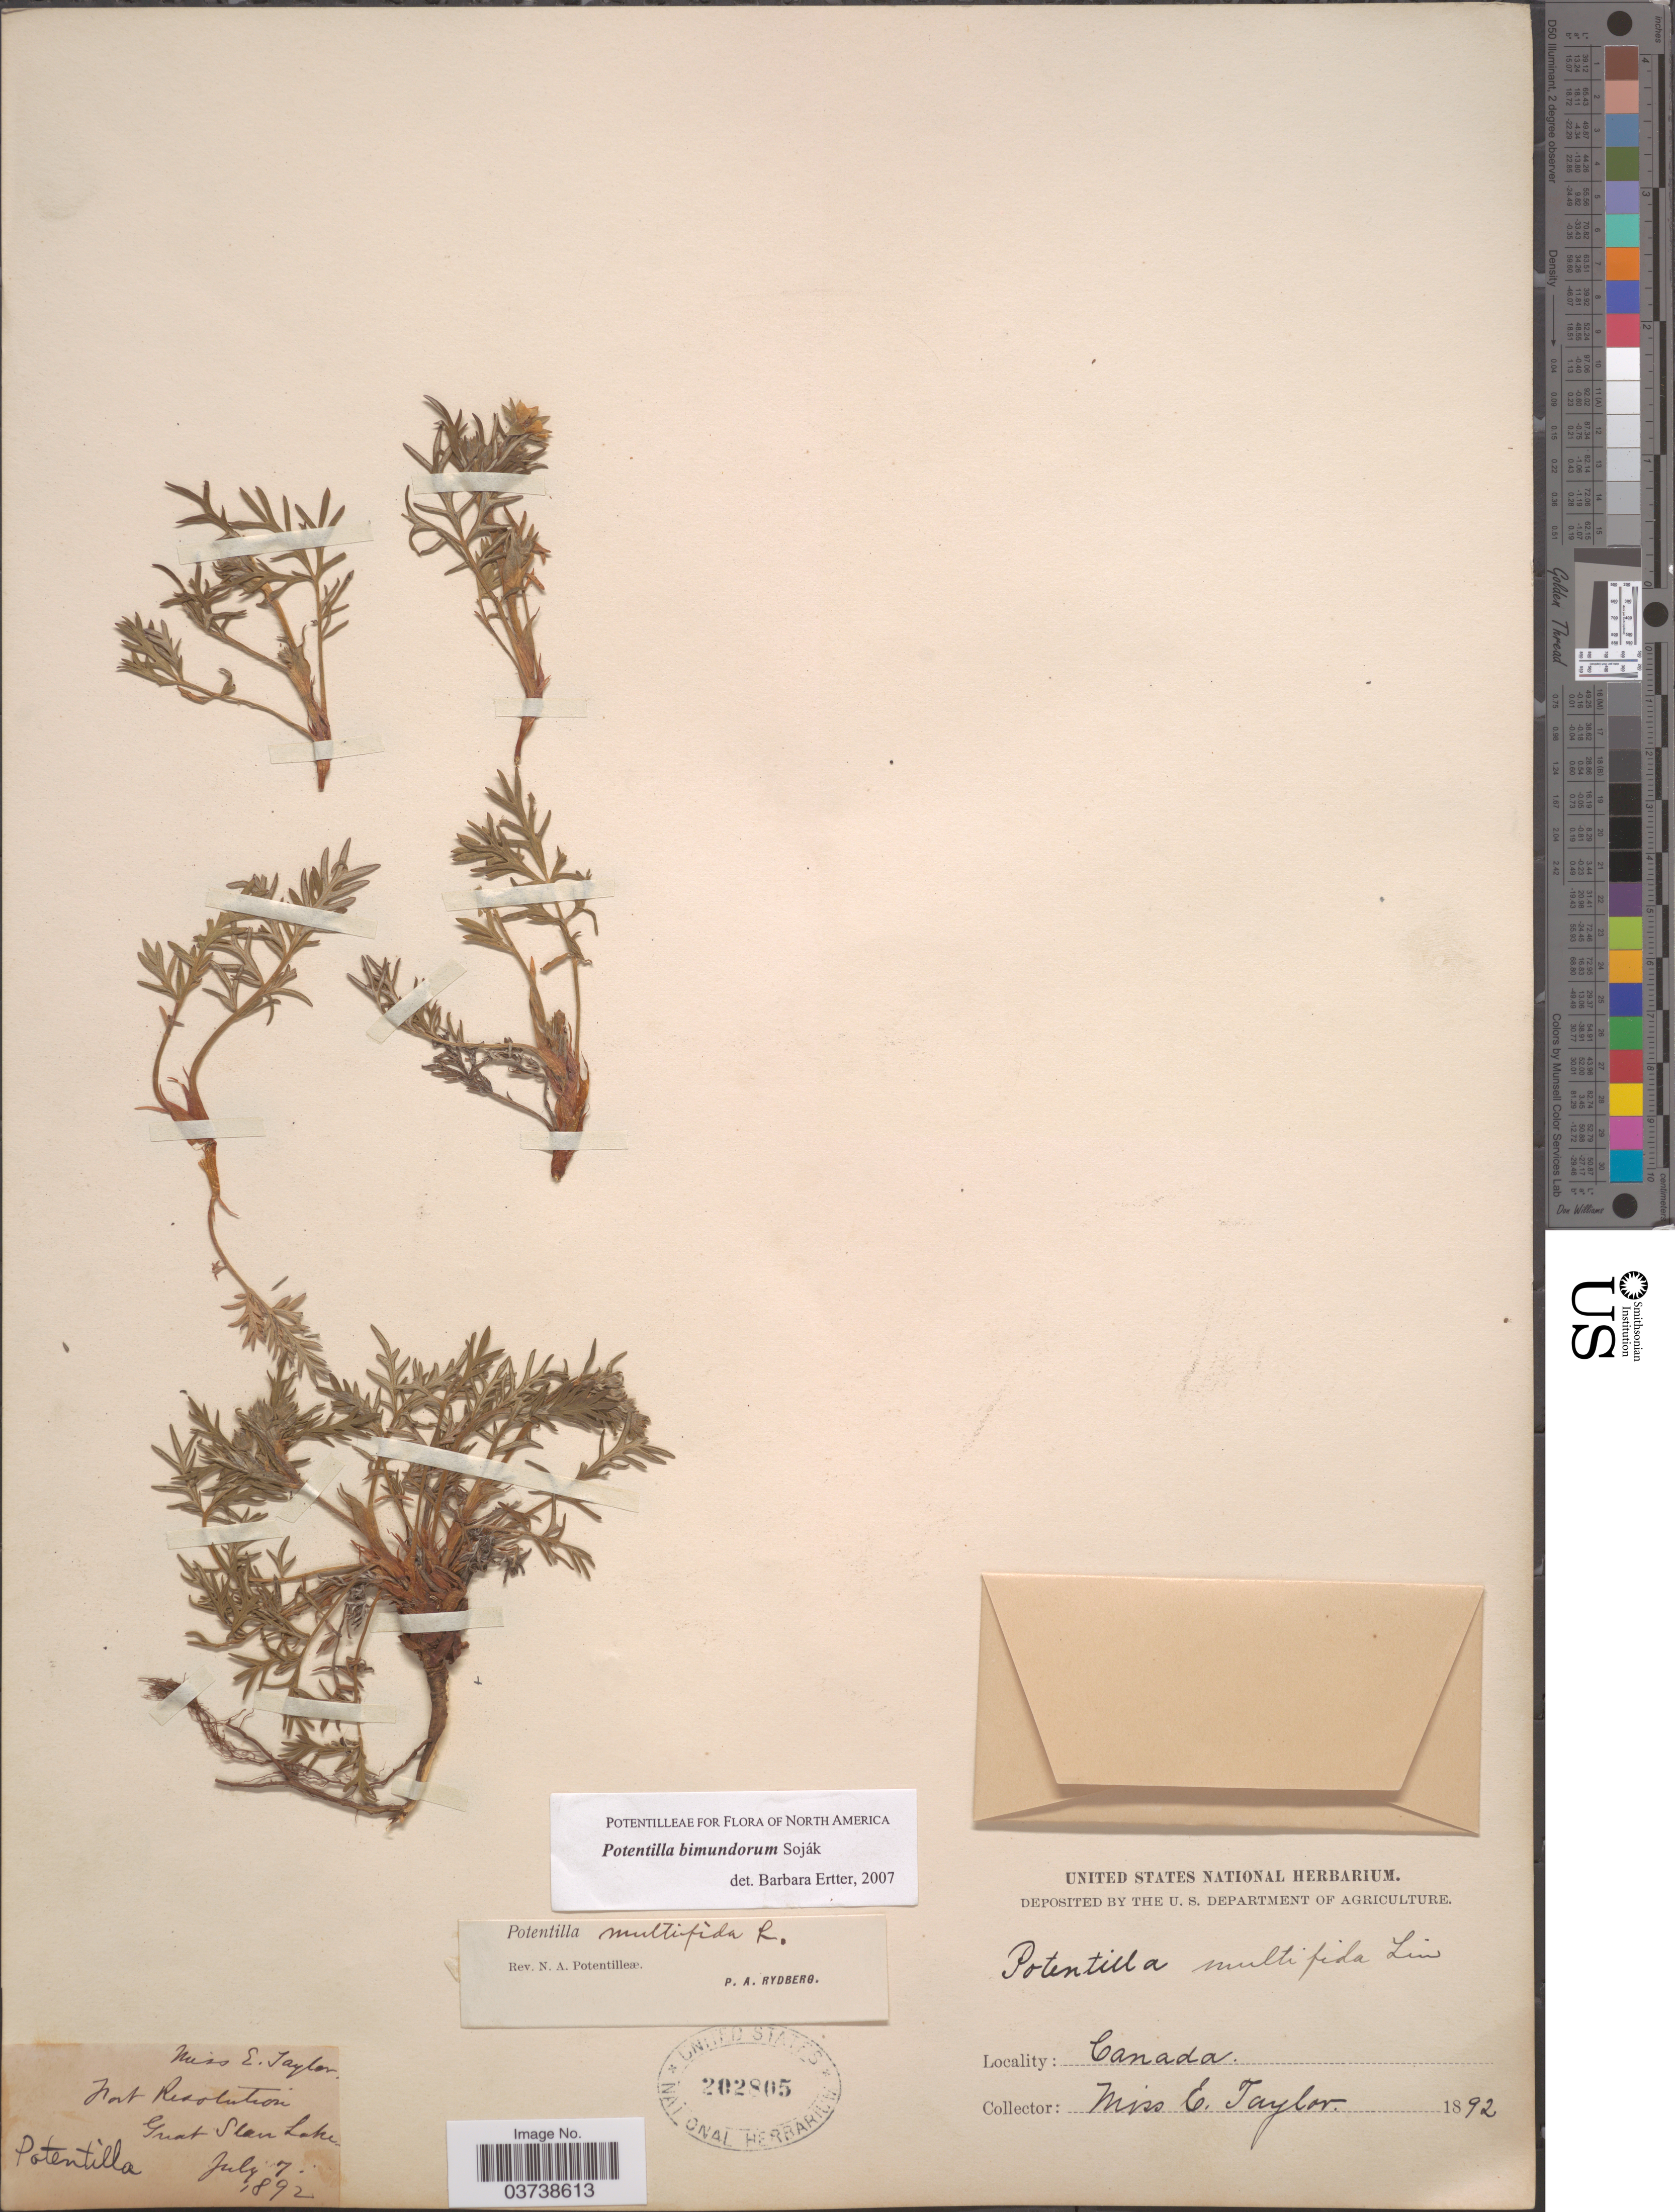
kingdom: Plantae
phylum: Tracheophyta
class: Magnoliopsida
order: Rosales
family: Rosaceae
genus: Potentilla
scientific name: Potentilla bimundorum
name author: Soják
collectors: E. Taylor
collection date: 1892-07-07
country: Canada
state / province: Northwest Territories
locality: Fort Resolution. Grant Slave Lake.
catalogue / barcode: US 202805